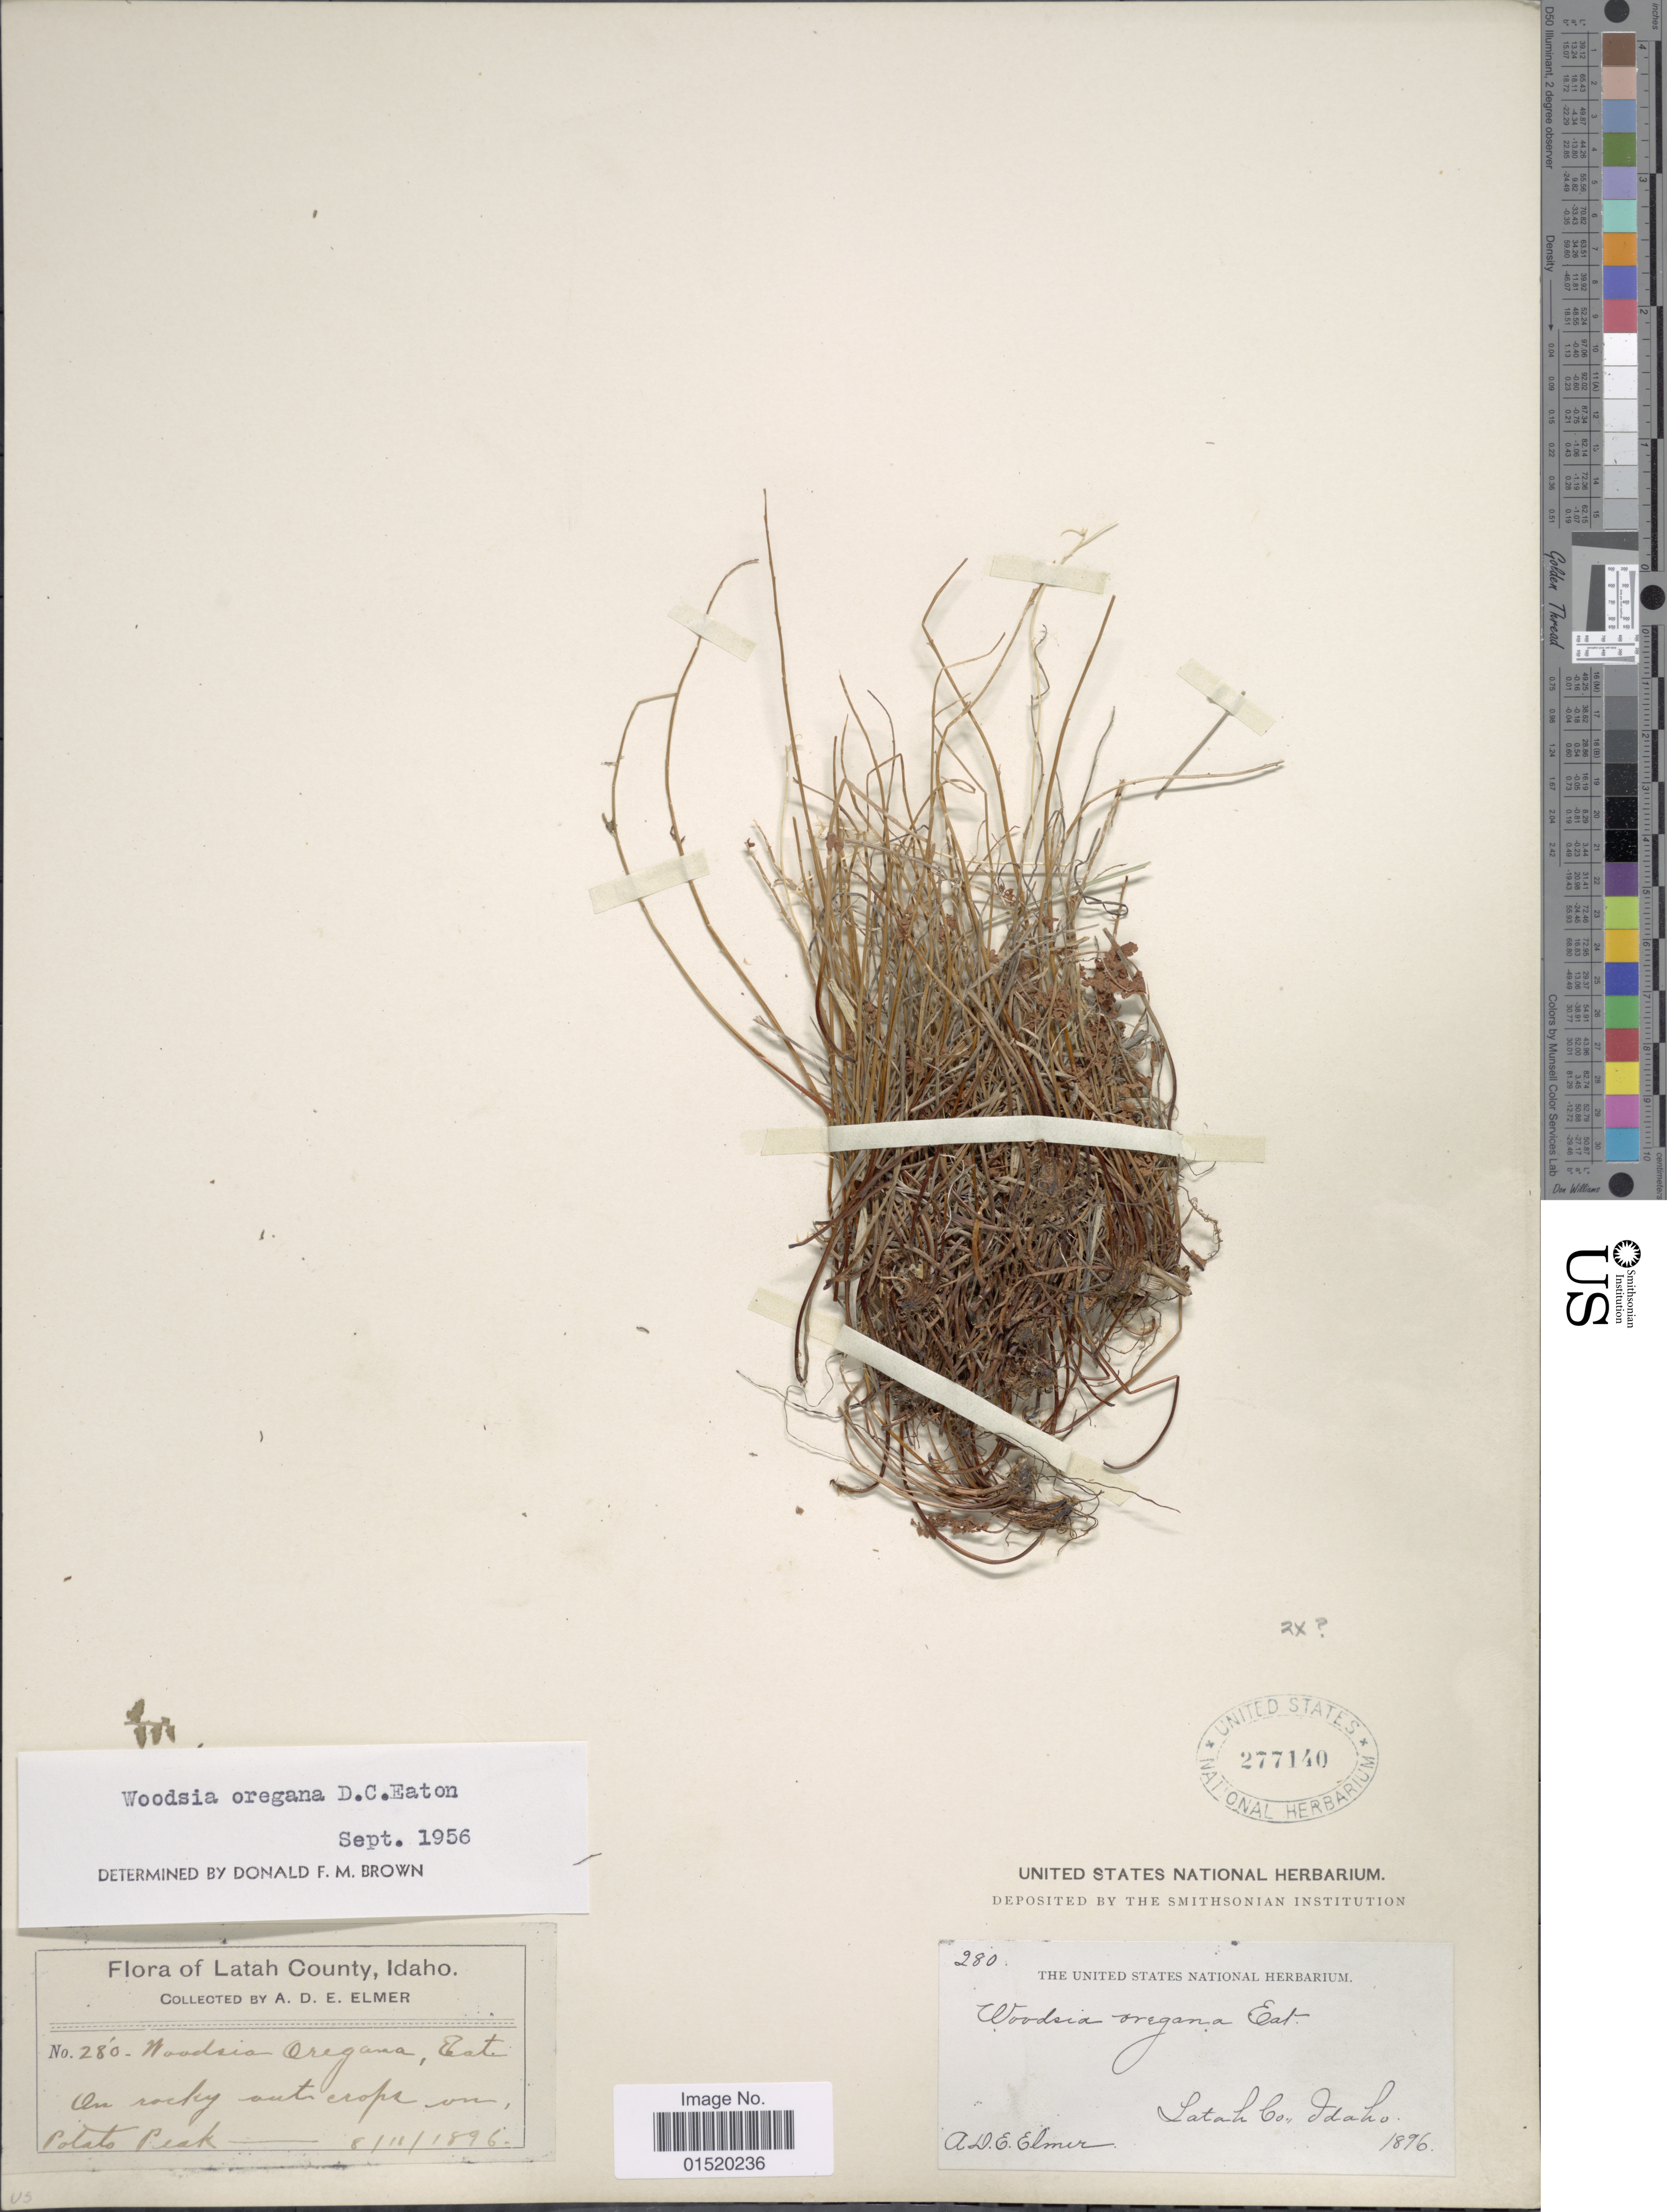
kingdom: Plantae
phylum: Tracheophyta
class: Polypodiopsida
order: Polypodiales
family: Woodsiaceae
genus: Woodsia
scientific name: Woodsia oregana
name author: D.C. Eaton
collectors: A. D. E. Elmer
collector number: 280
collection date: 1896-11-08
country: United States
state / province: Idaho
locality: Latah County, On rocky outcrops on, Potato Peak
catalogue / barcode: US 277140